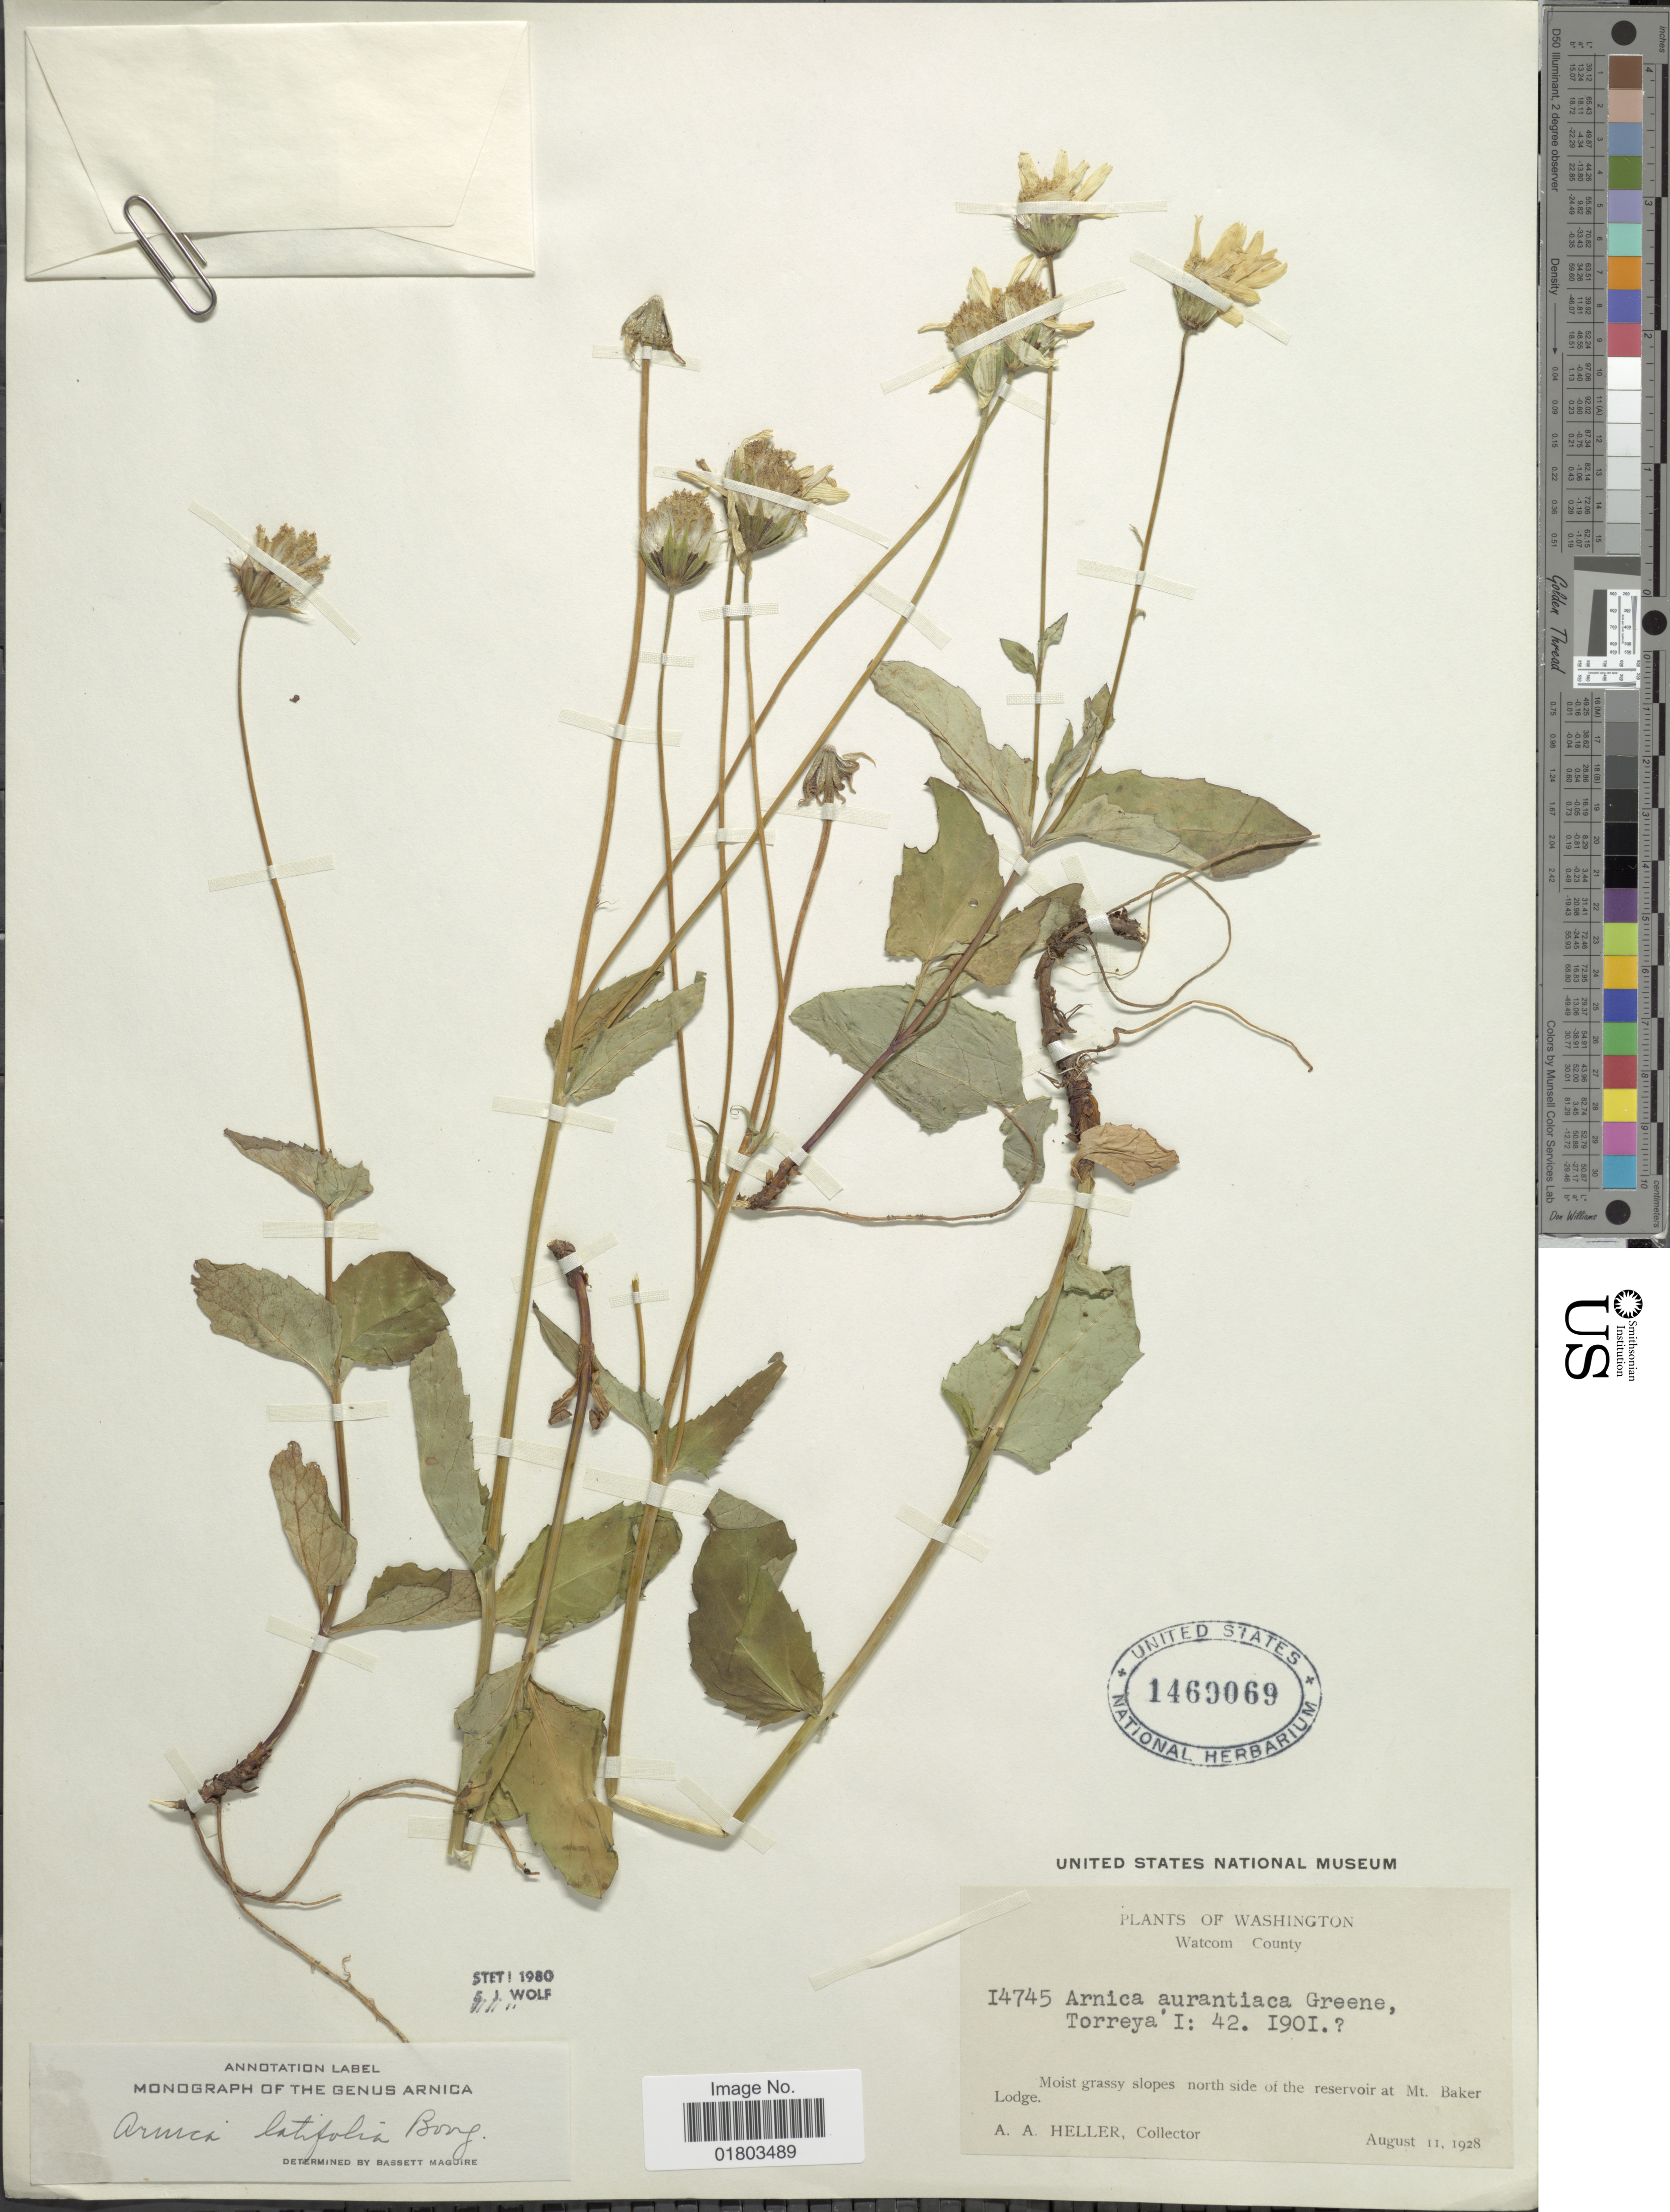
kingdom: Plantae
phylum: Tracheophyta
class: Magnoliopsida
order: Asterales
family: Asteraceae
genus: Arnica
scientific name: Arnica latifolia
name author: Bong.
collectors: A. A. Heller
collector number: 14745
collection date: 1928-08-11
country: United States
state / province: Washington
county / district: Whatcom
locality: Watcom County, Moist grassy slopes north side of the reservoir at Mt Baker Lodge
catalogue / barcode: US 1469069